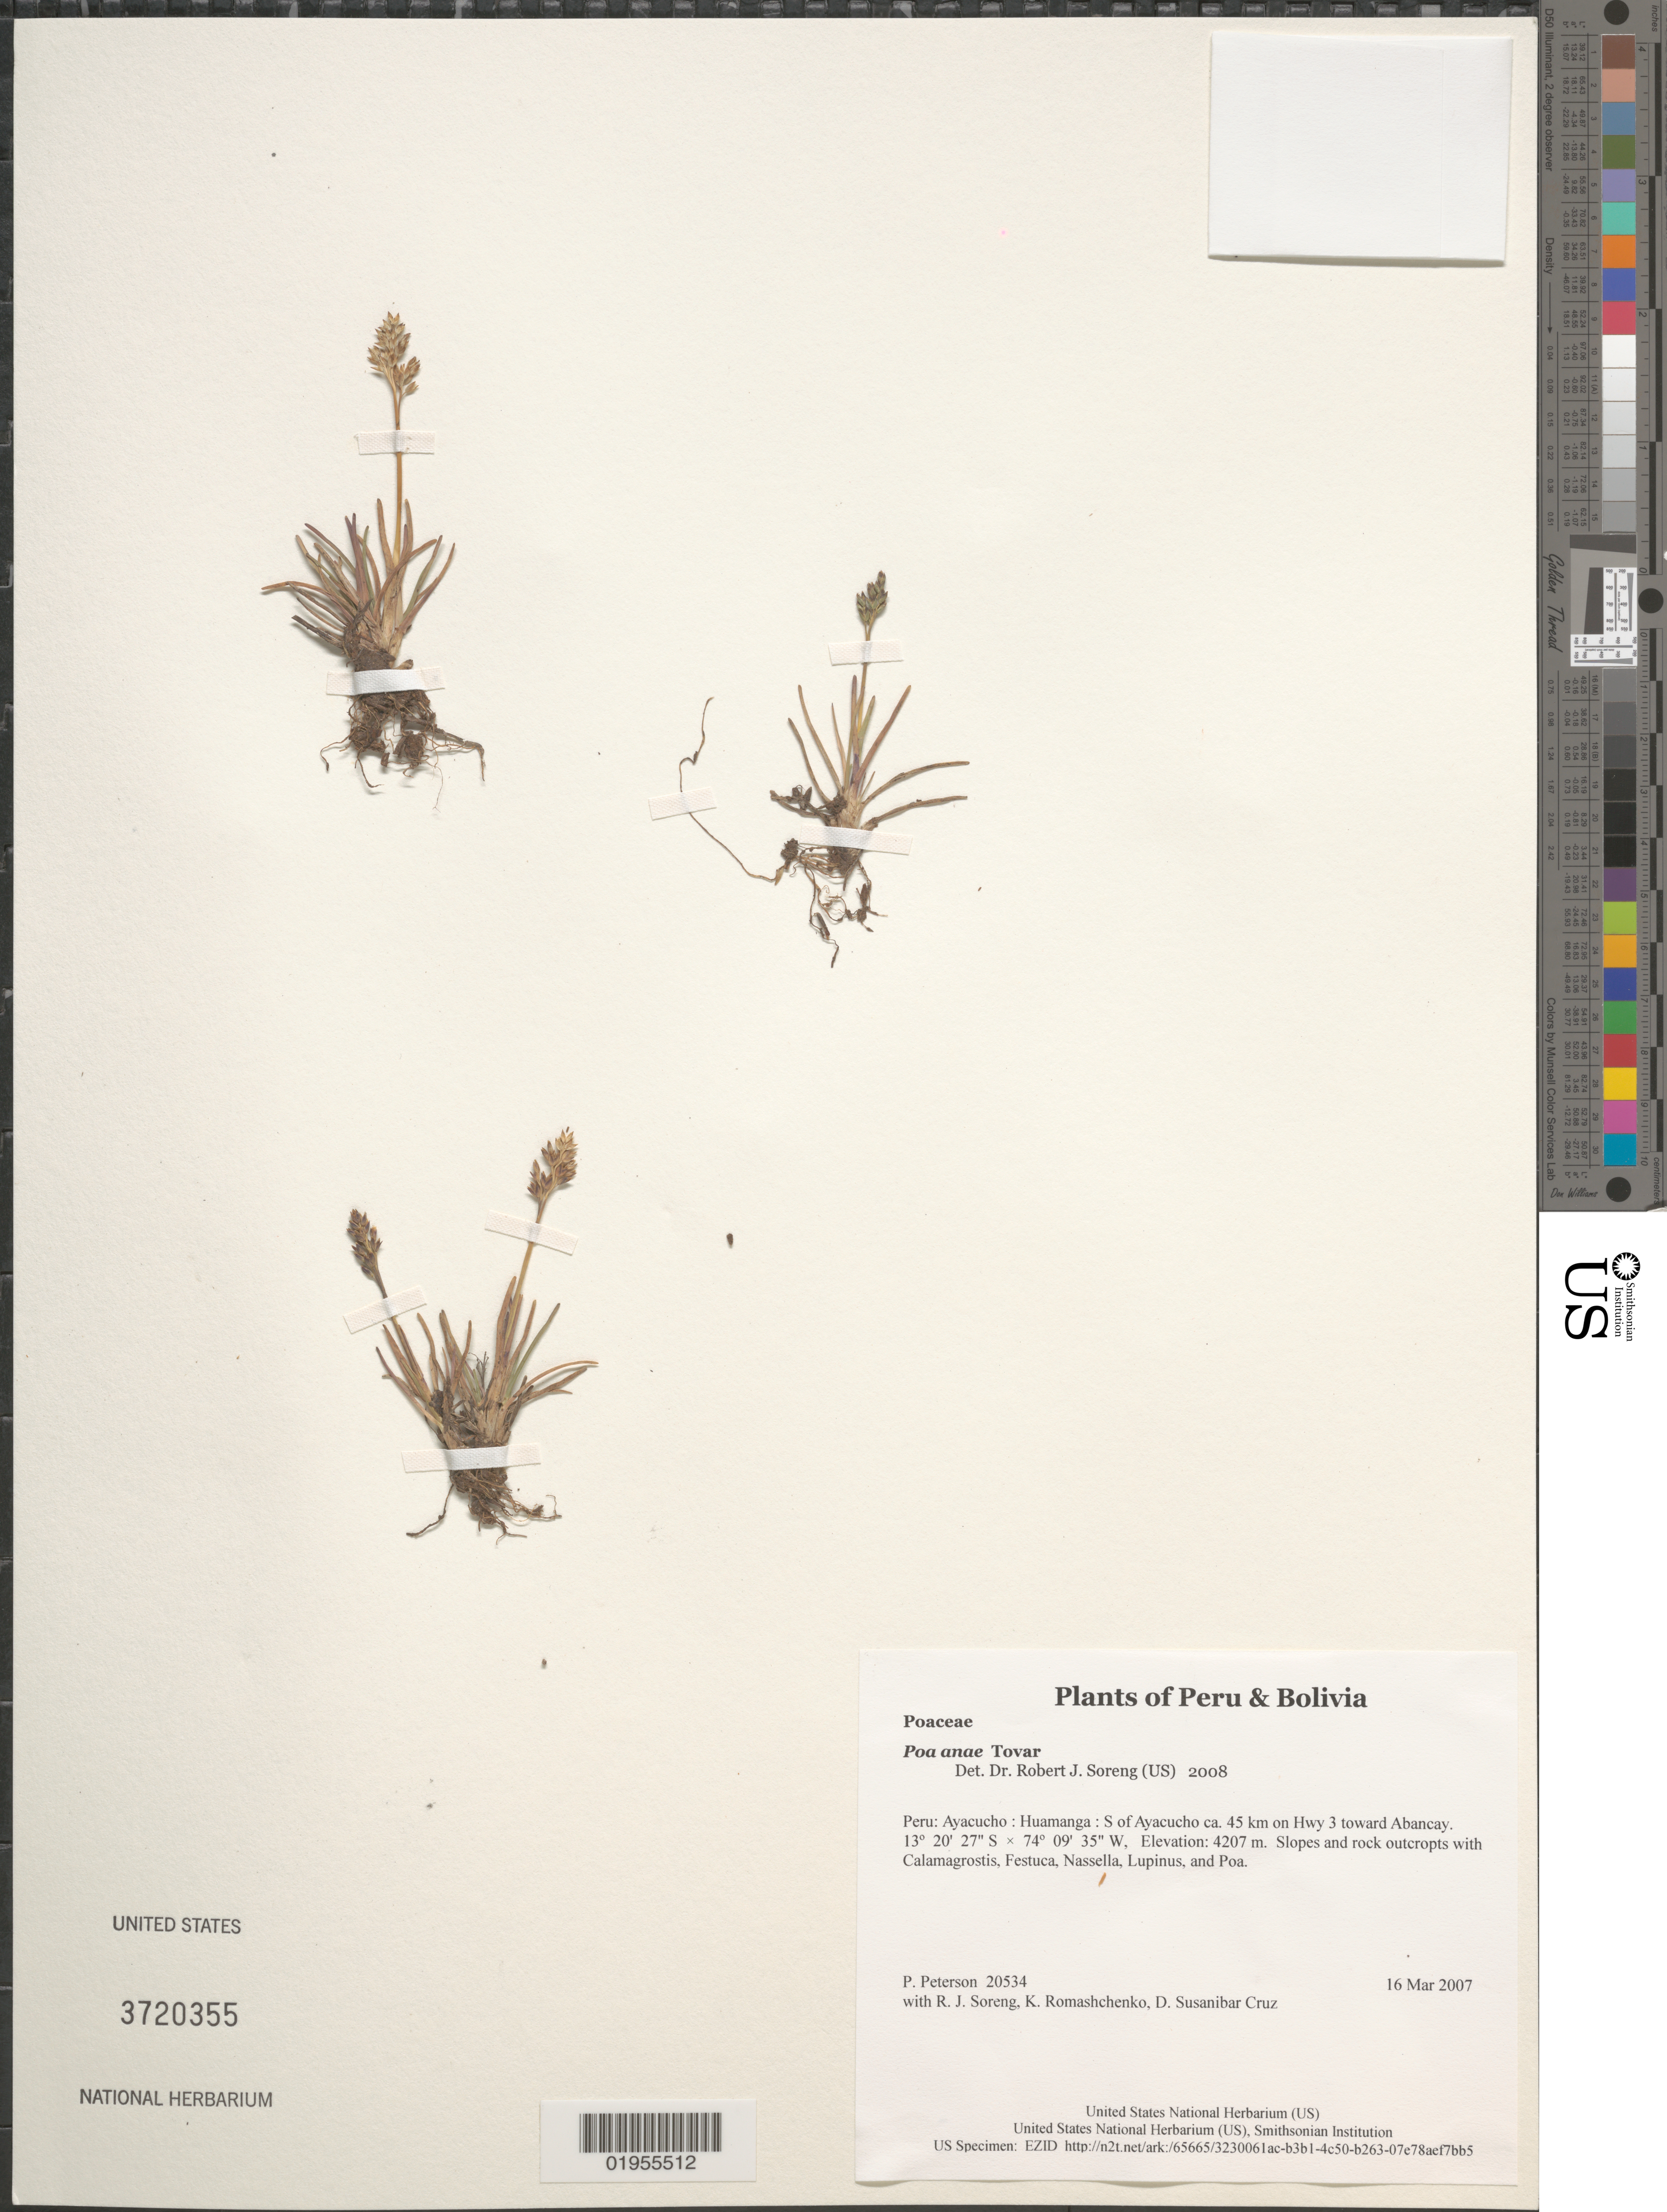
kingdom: Plantae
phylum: Tracheophyta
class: Liliopsida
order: Poales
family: Poaceae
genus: Poa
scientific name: Poa anae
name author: Tovar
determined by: Soreng, Robert J., Research Associate (BOT), Smithsonian Institution - National Museum of Natural History (UNITED STATES)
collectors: P. M. Peterson, R. J. Soreng, K. Romashchenko & D. Susanibar Cruz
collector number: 20534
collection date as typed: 16 Mar 2007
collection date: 2007-03-16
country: Peru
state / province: Ayacucho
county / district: Huamanga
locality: S of Ayacucho ca. 45 km on Hwy 3 toward Abancay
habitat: Slopes and rock outcropts with Calamagrostis, Festuca, Nassella, Lupinus, and Poa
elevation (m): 4207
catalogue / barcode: US 3720355